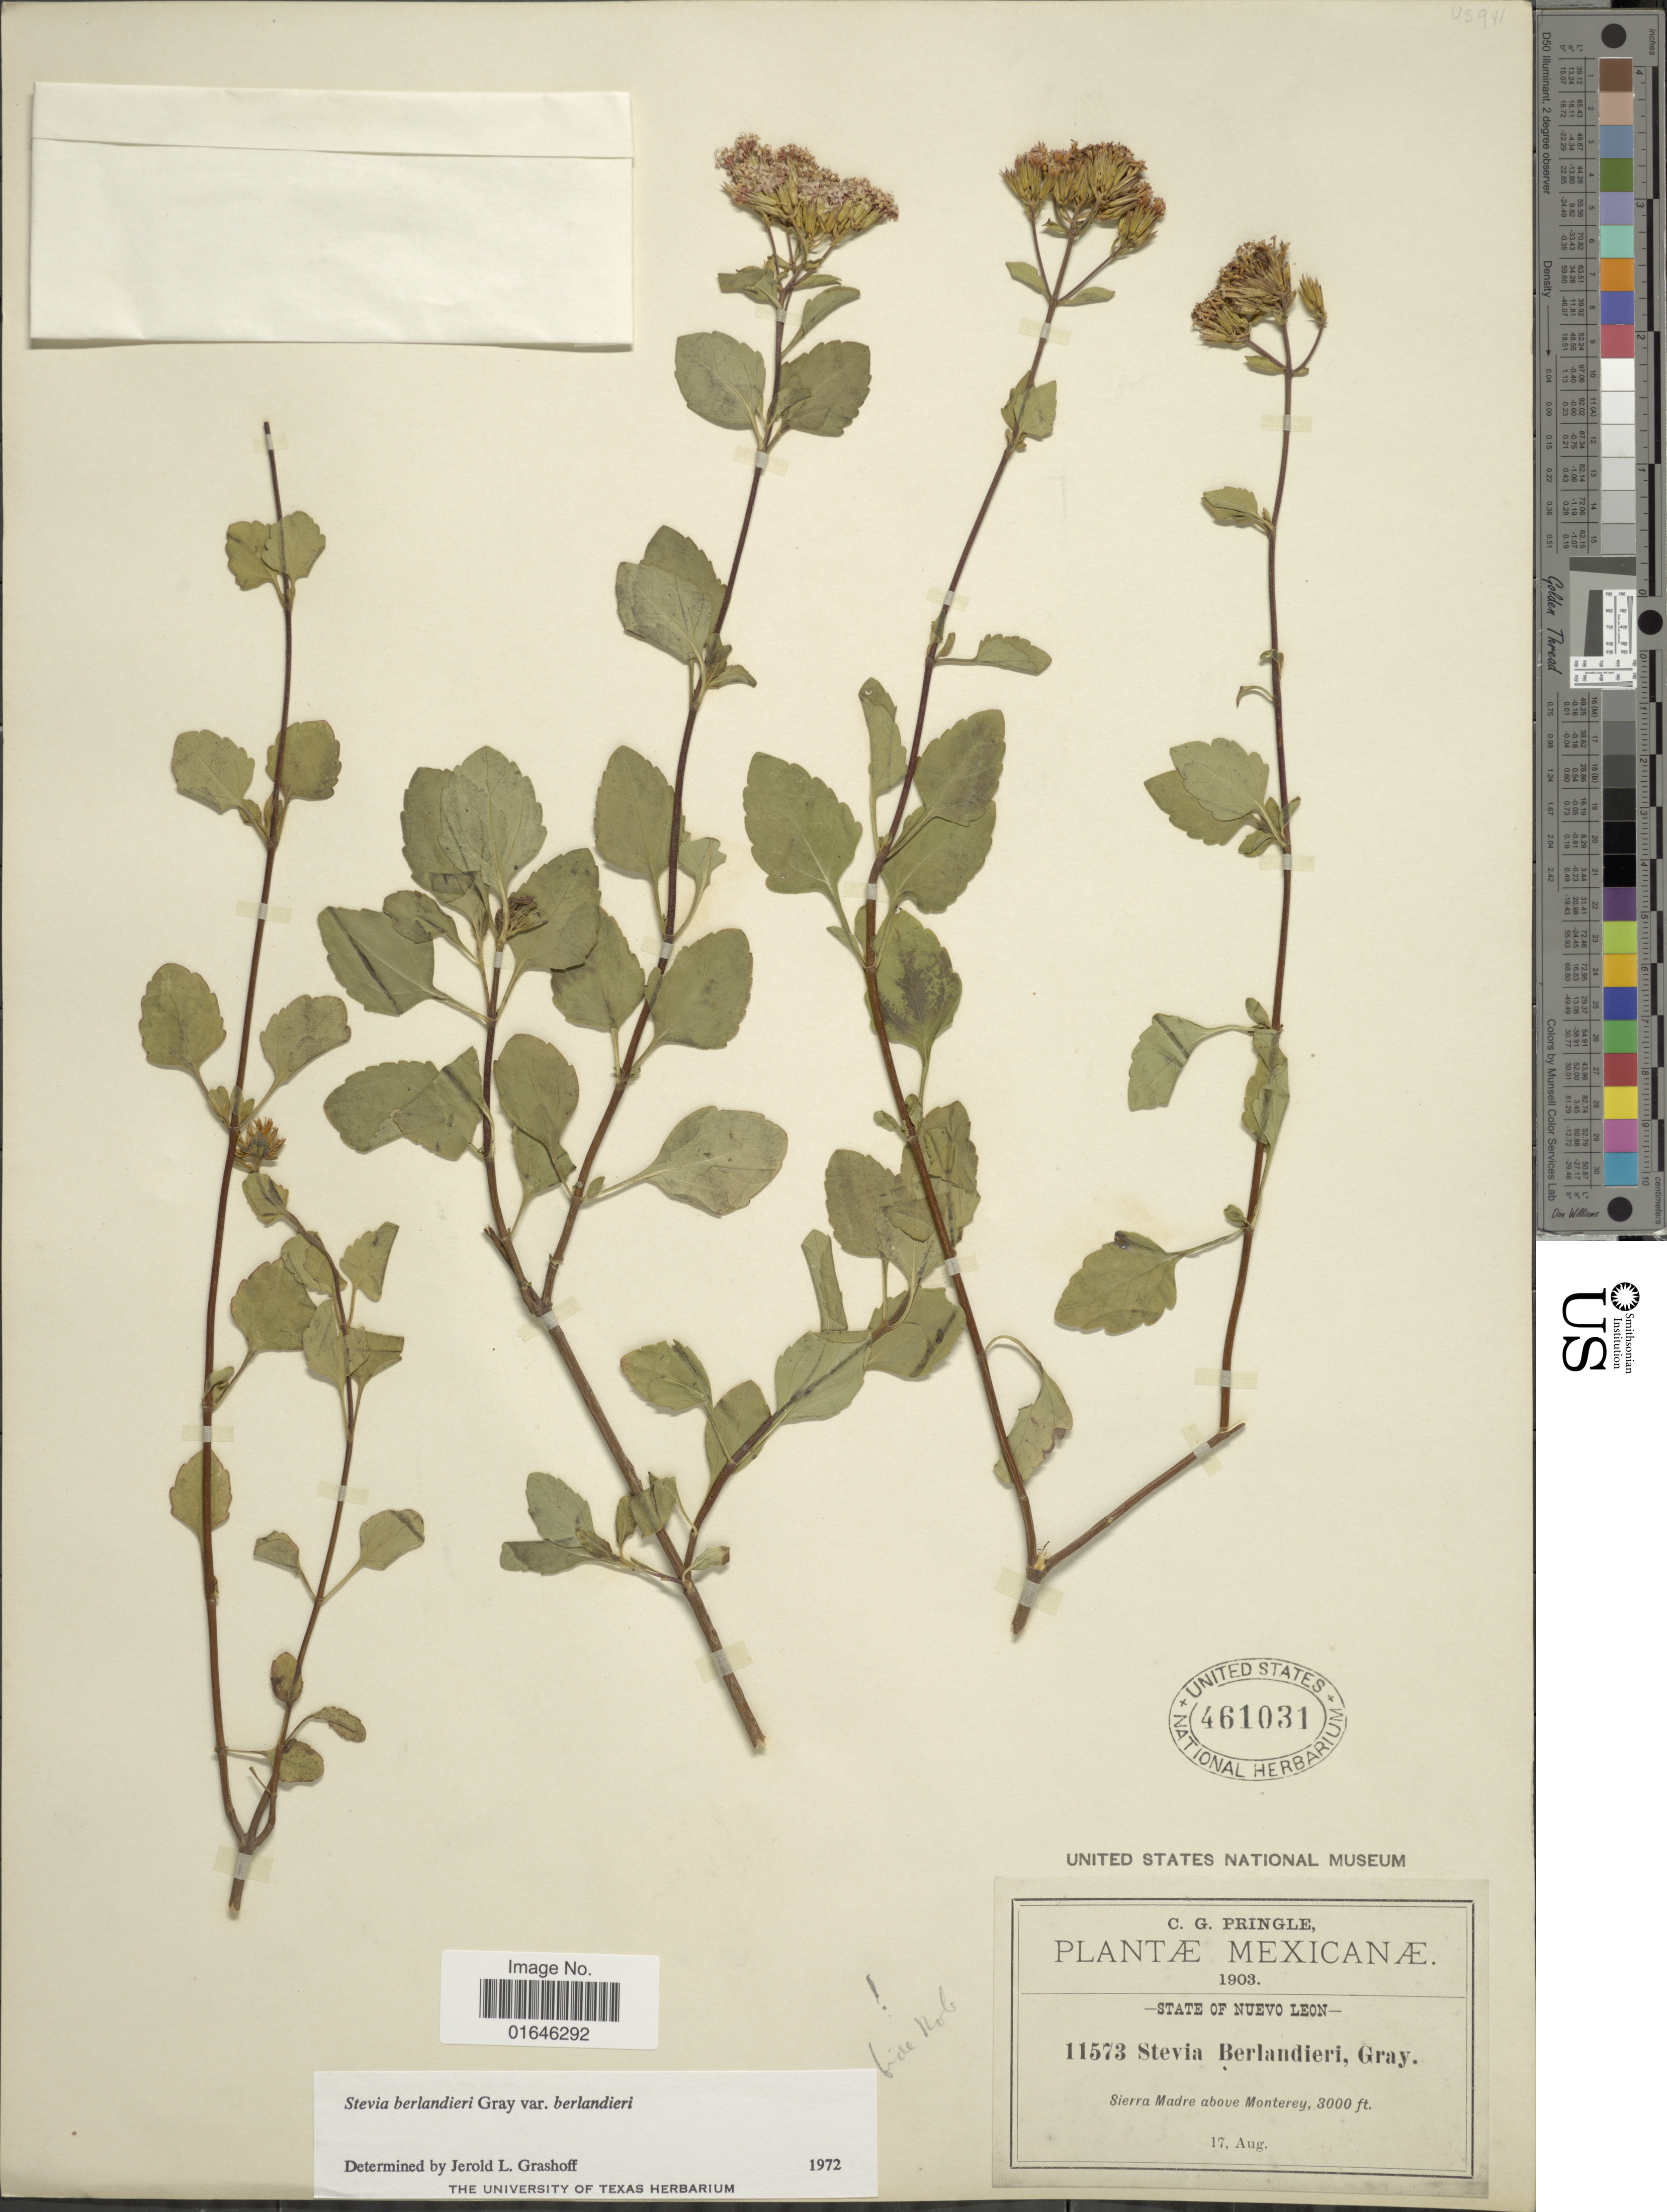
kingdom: Plantae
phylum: Tracheophyta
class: Magnoliopsida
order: Asterales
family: Asteraceae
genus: Stevia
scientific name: Stevia berlandieri var. berlandieri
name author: A. Gray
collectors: C. G. Pringle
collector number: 11573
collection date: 1903-08-17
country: Mexico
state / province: Nuevo León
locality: Sierra Madre above Monterey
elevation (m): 914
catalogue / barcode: US 461031